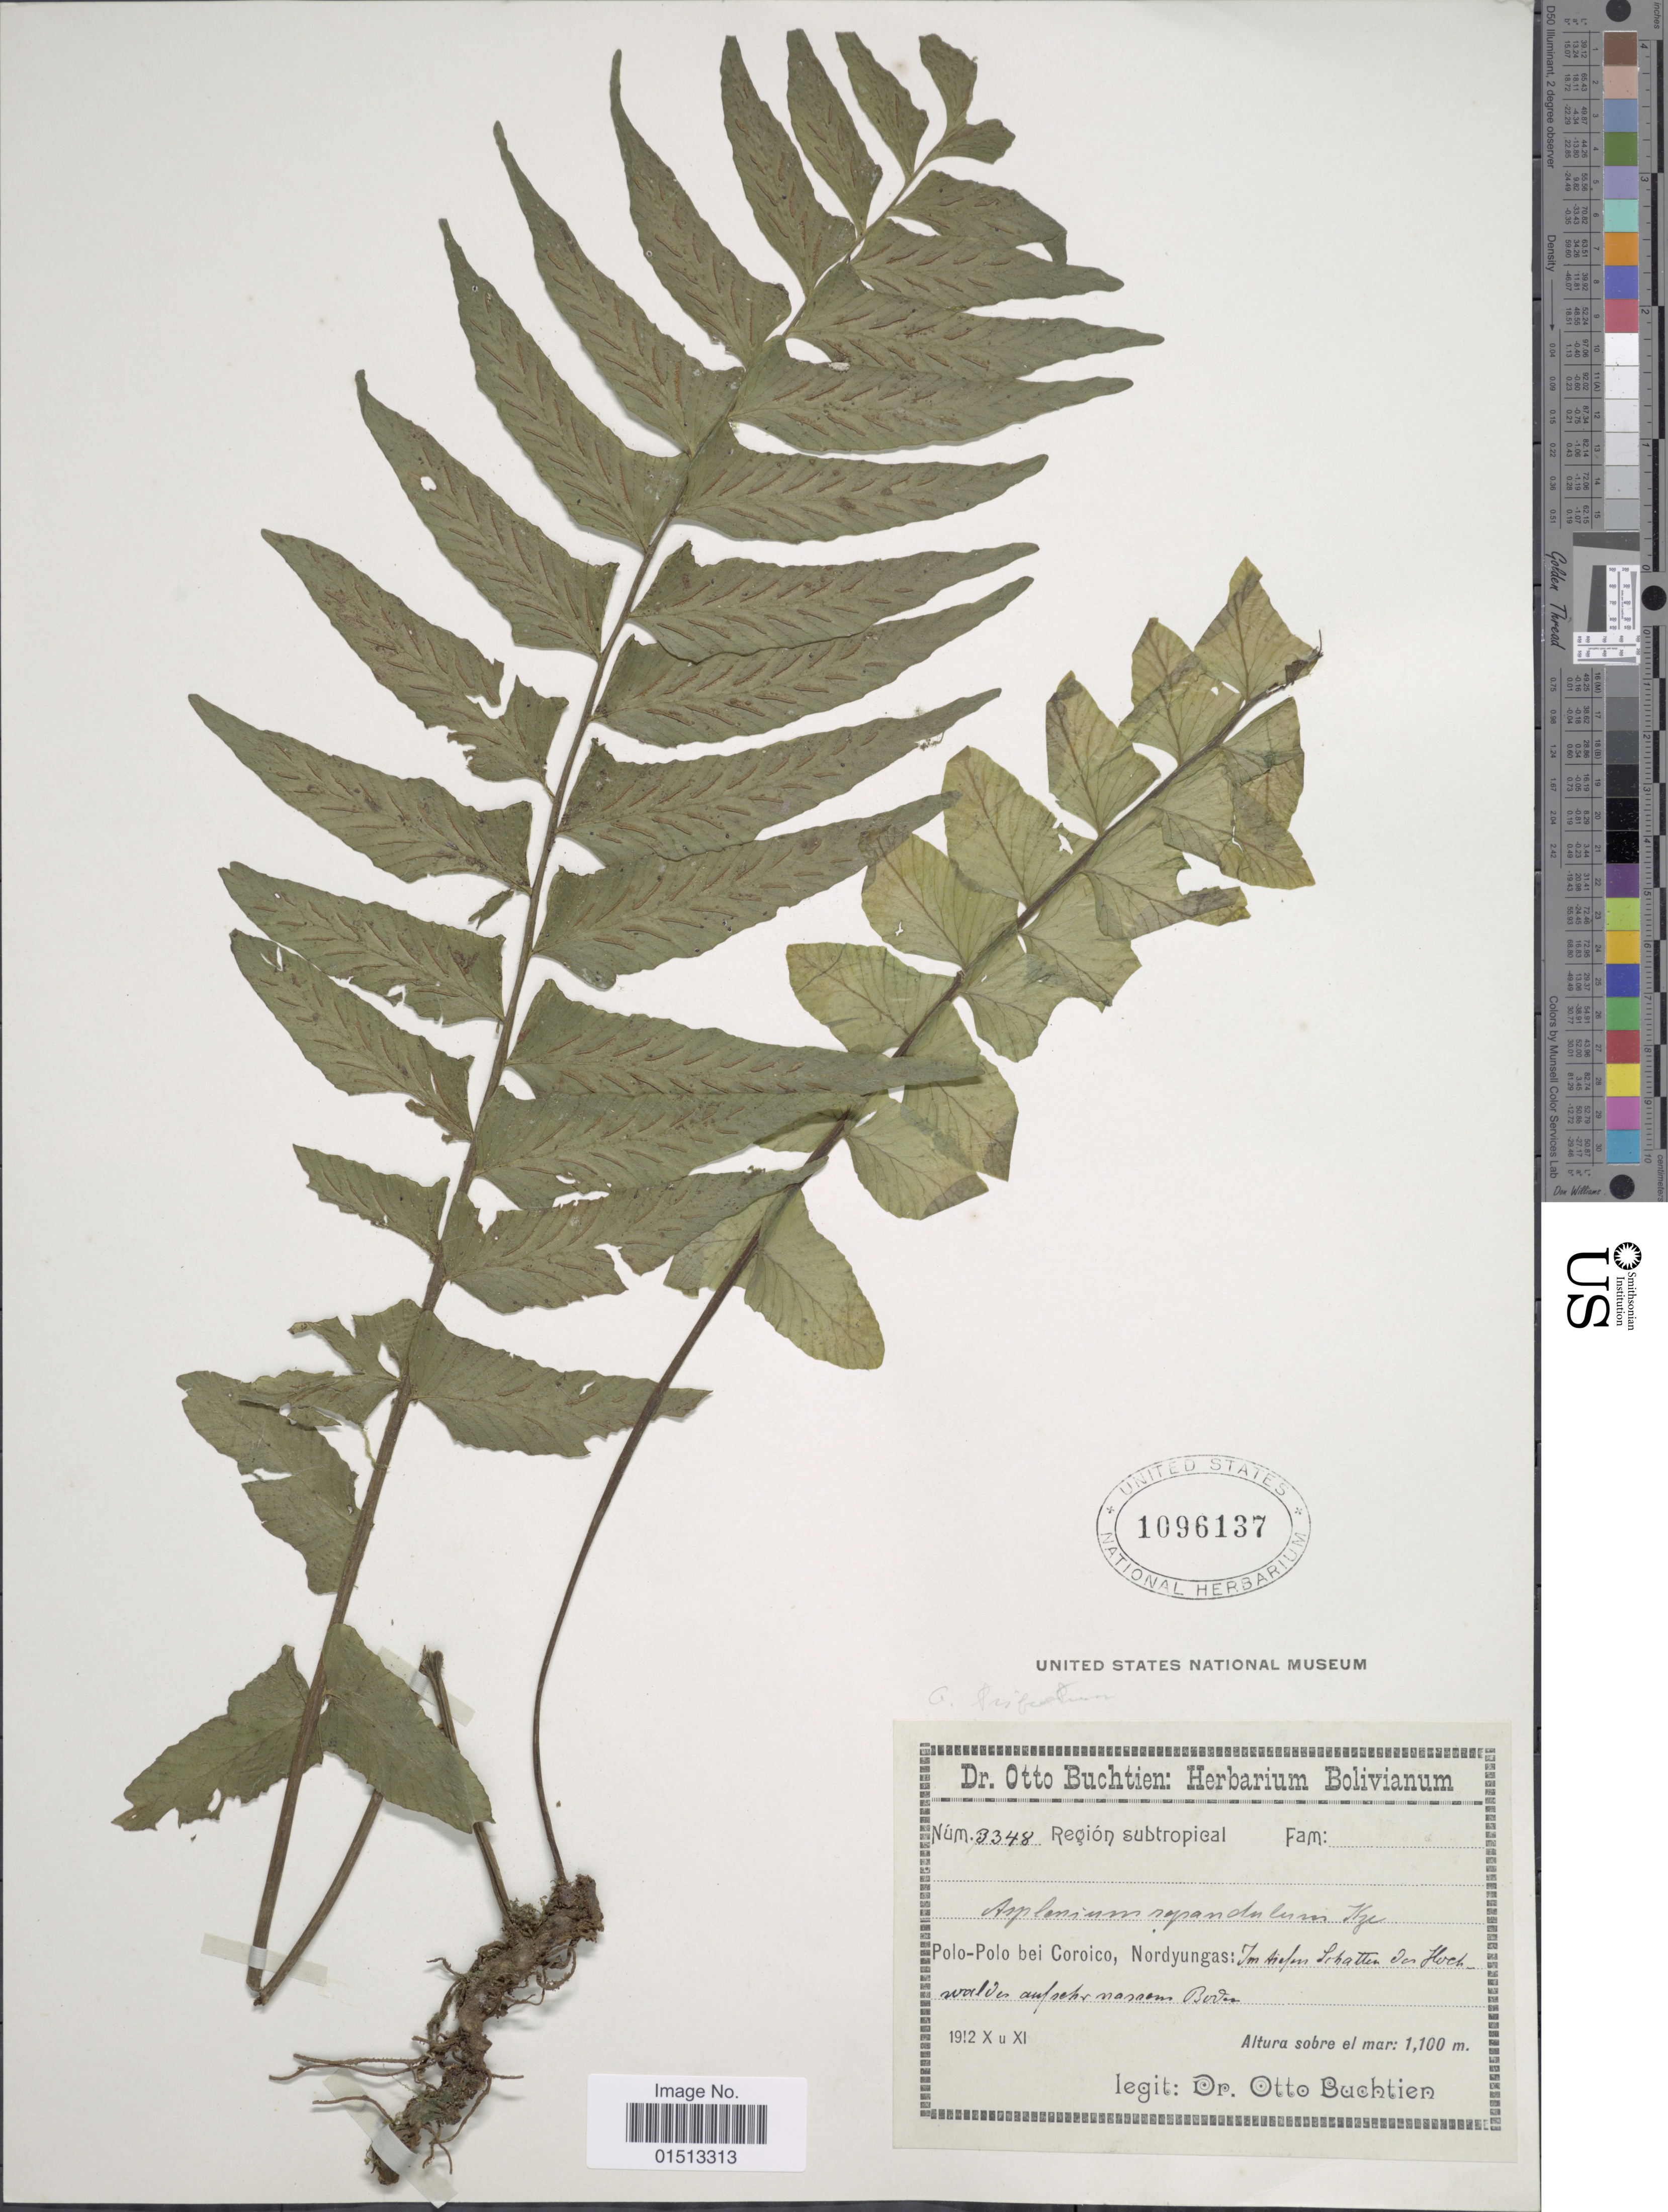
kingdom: Plantae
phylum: Tracheophyta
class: Polypodiopsida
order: Polypodiales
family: Aspleniaceae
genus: Asplenium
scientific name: Asplenium triquertrum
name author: N. Murak. & Moran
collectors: O. Buchtien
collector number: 3348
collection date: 1912-10/1912-11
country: Bolivia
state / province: La Paz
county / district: Nor Yungas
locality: Polo-Polo bei Coroico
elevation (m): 1100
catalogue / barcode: US 1096137